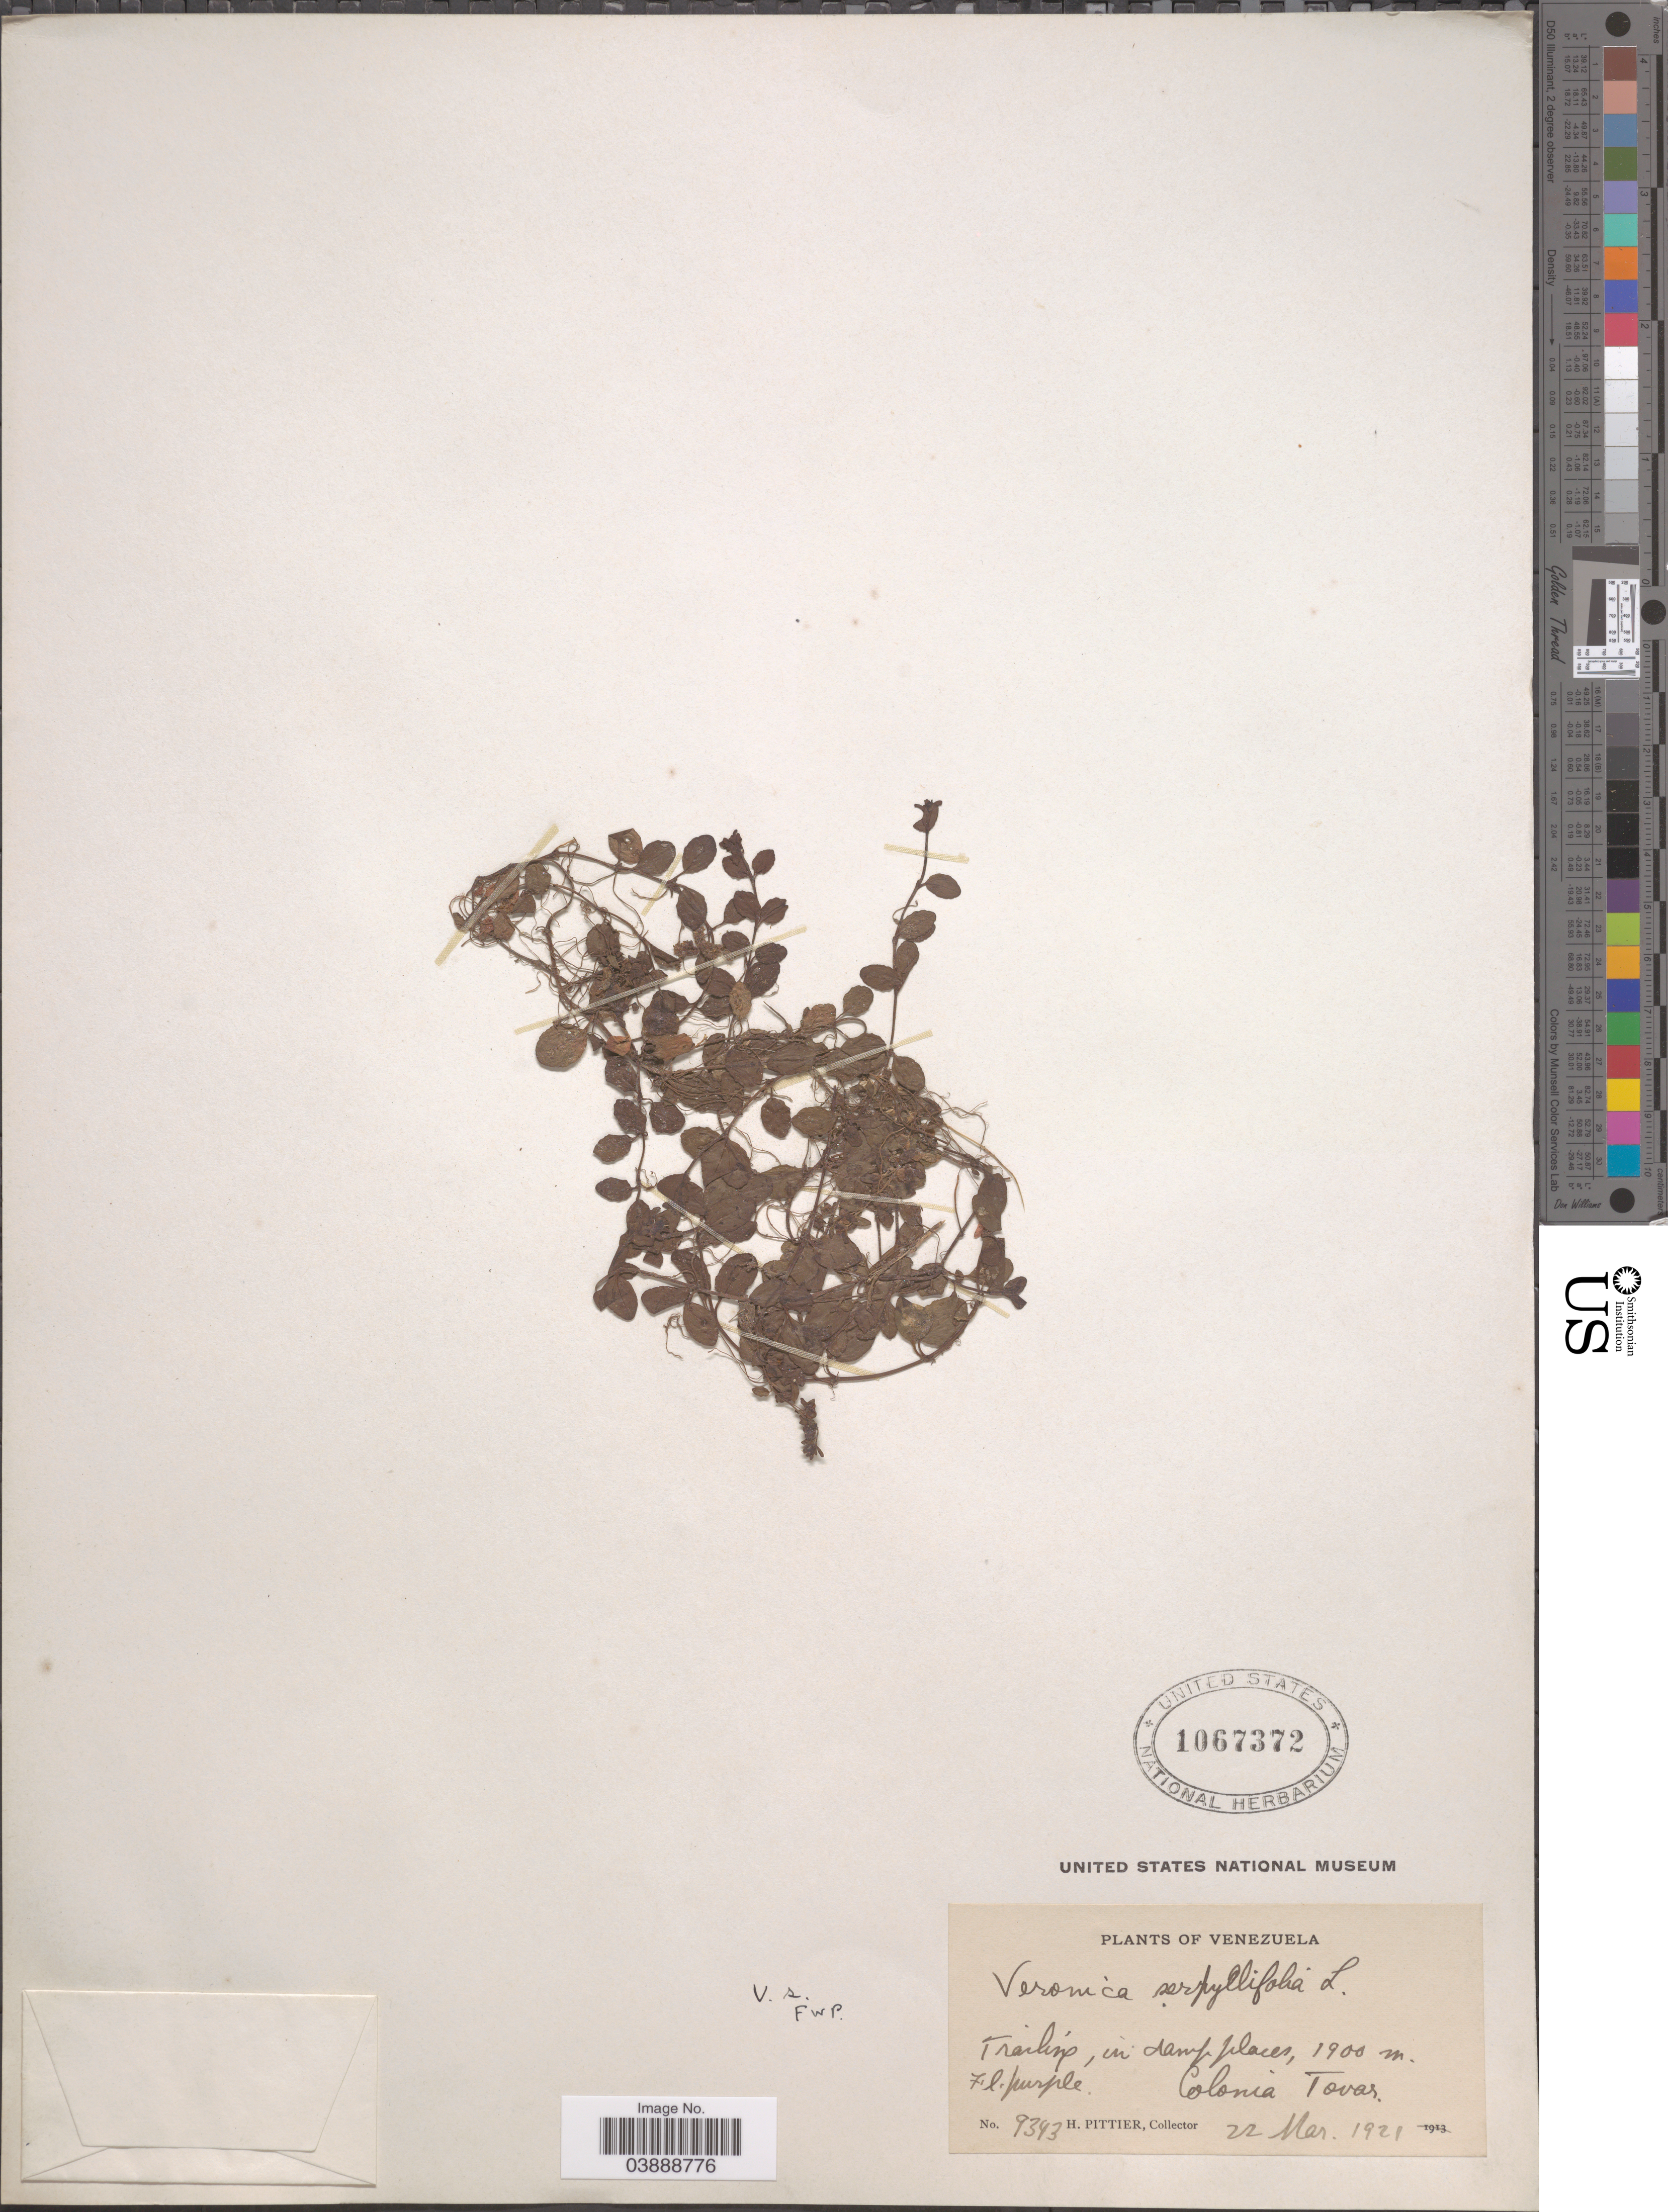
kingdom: Plantae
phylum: Tracheophyta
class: Magnoliopsida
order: Lamiales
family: Plantaginaceae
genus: Veronica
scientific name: Veronica serpyllifolia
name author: L.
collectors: H. F. Pittier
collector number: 9343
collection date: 1921-03-22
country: Venezuela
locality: Trainline. Colonia Tovar.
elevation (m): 1900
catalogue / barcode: US 1067372